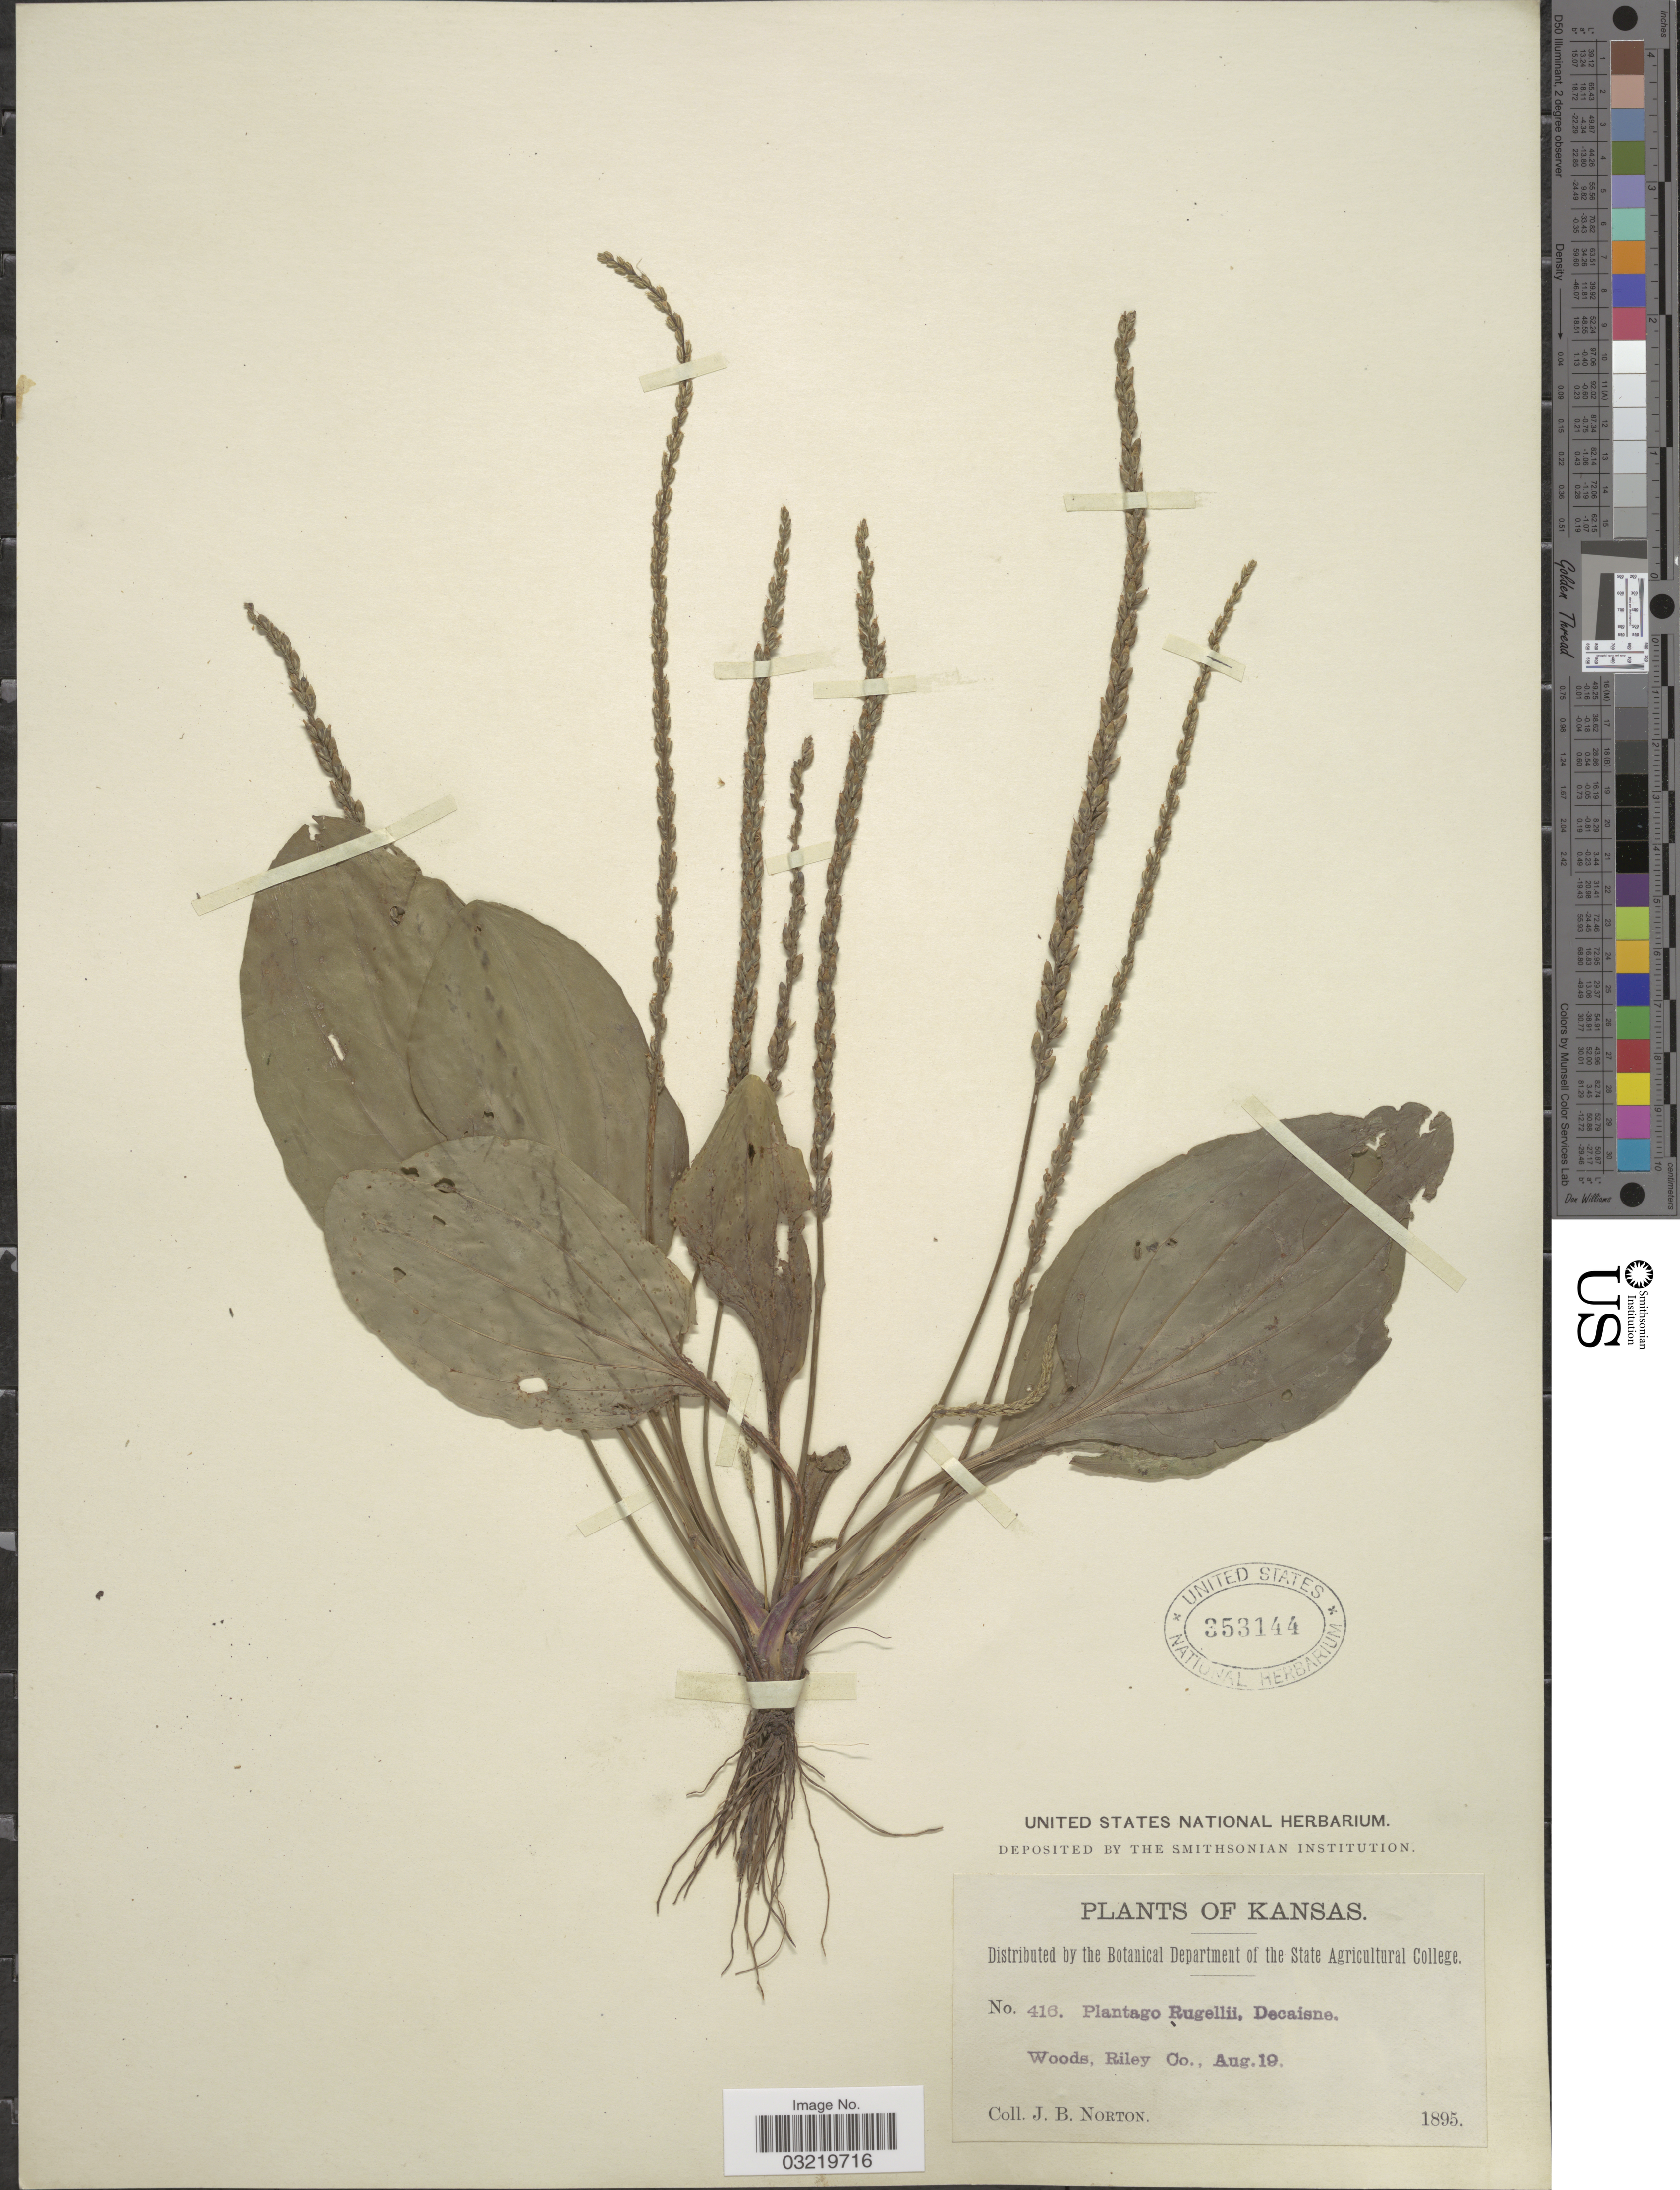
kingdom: Plantae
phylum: Tracheophyta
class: Magnoliopsida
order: Lamiales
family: Plantaginaceae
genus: Plantago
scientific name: Plantago rugelii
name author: Decne.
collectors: J. B. Norton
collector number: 416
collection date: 1895-08-19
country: United States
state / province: Kansas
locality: Woods, Riley Co.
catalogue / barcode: US 353144